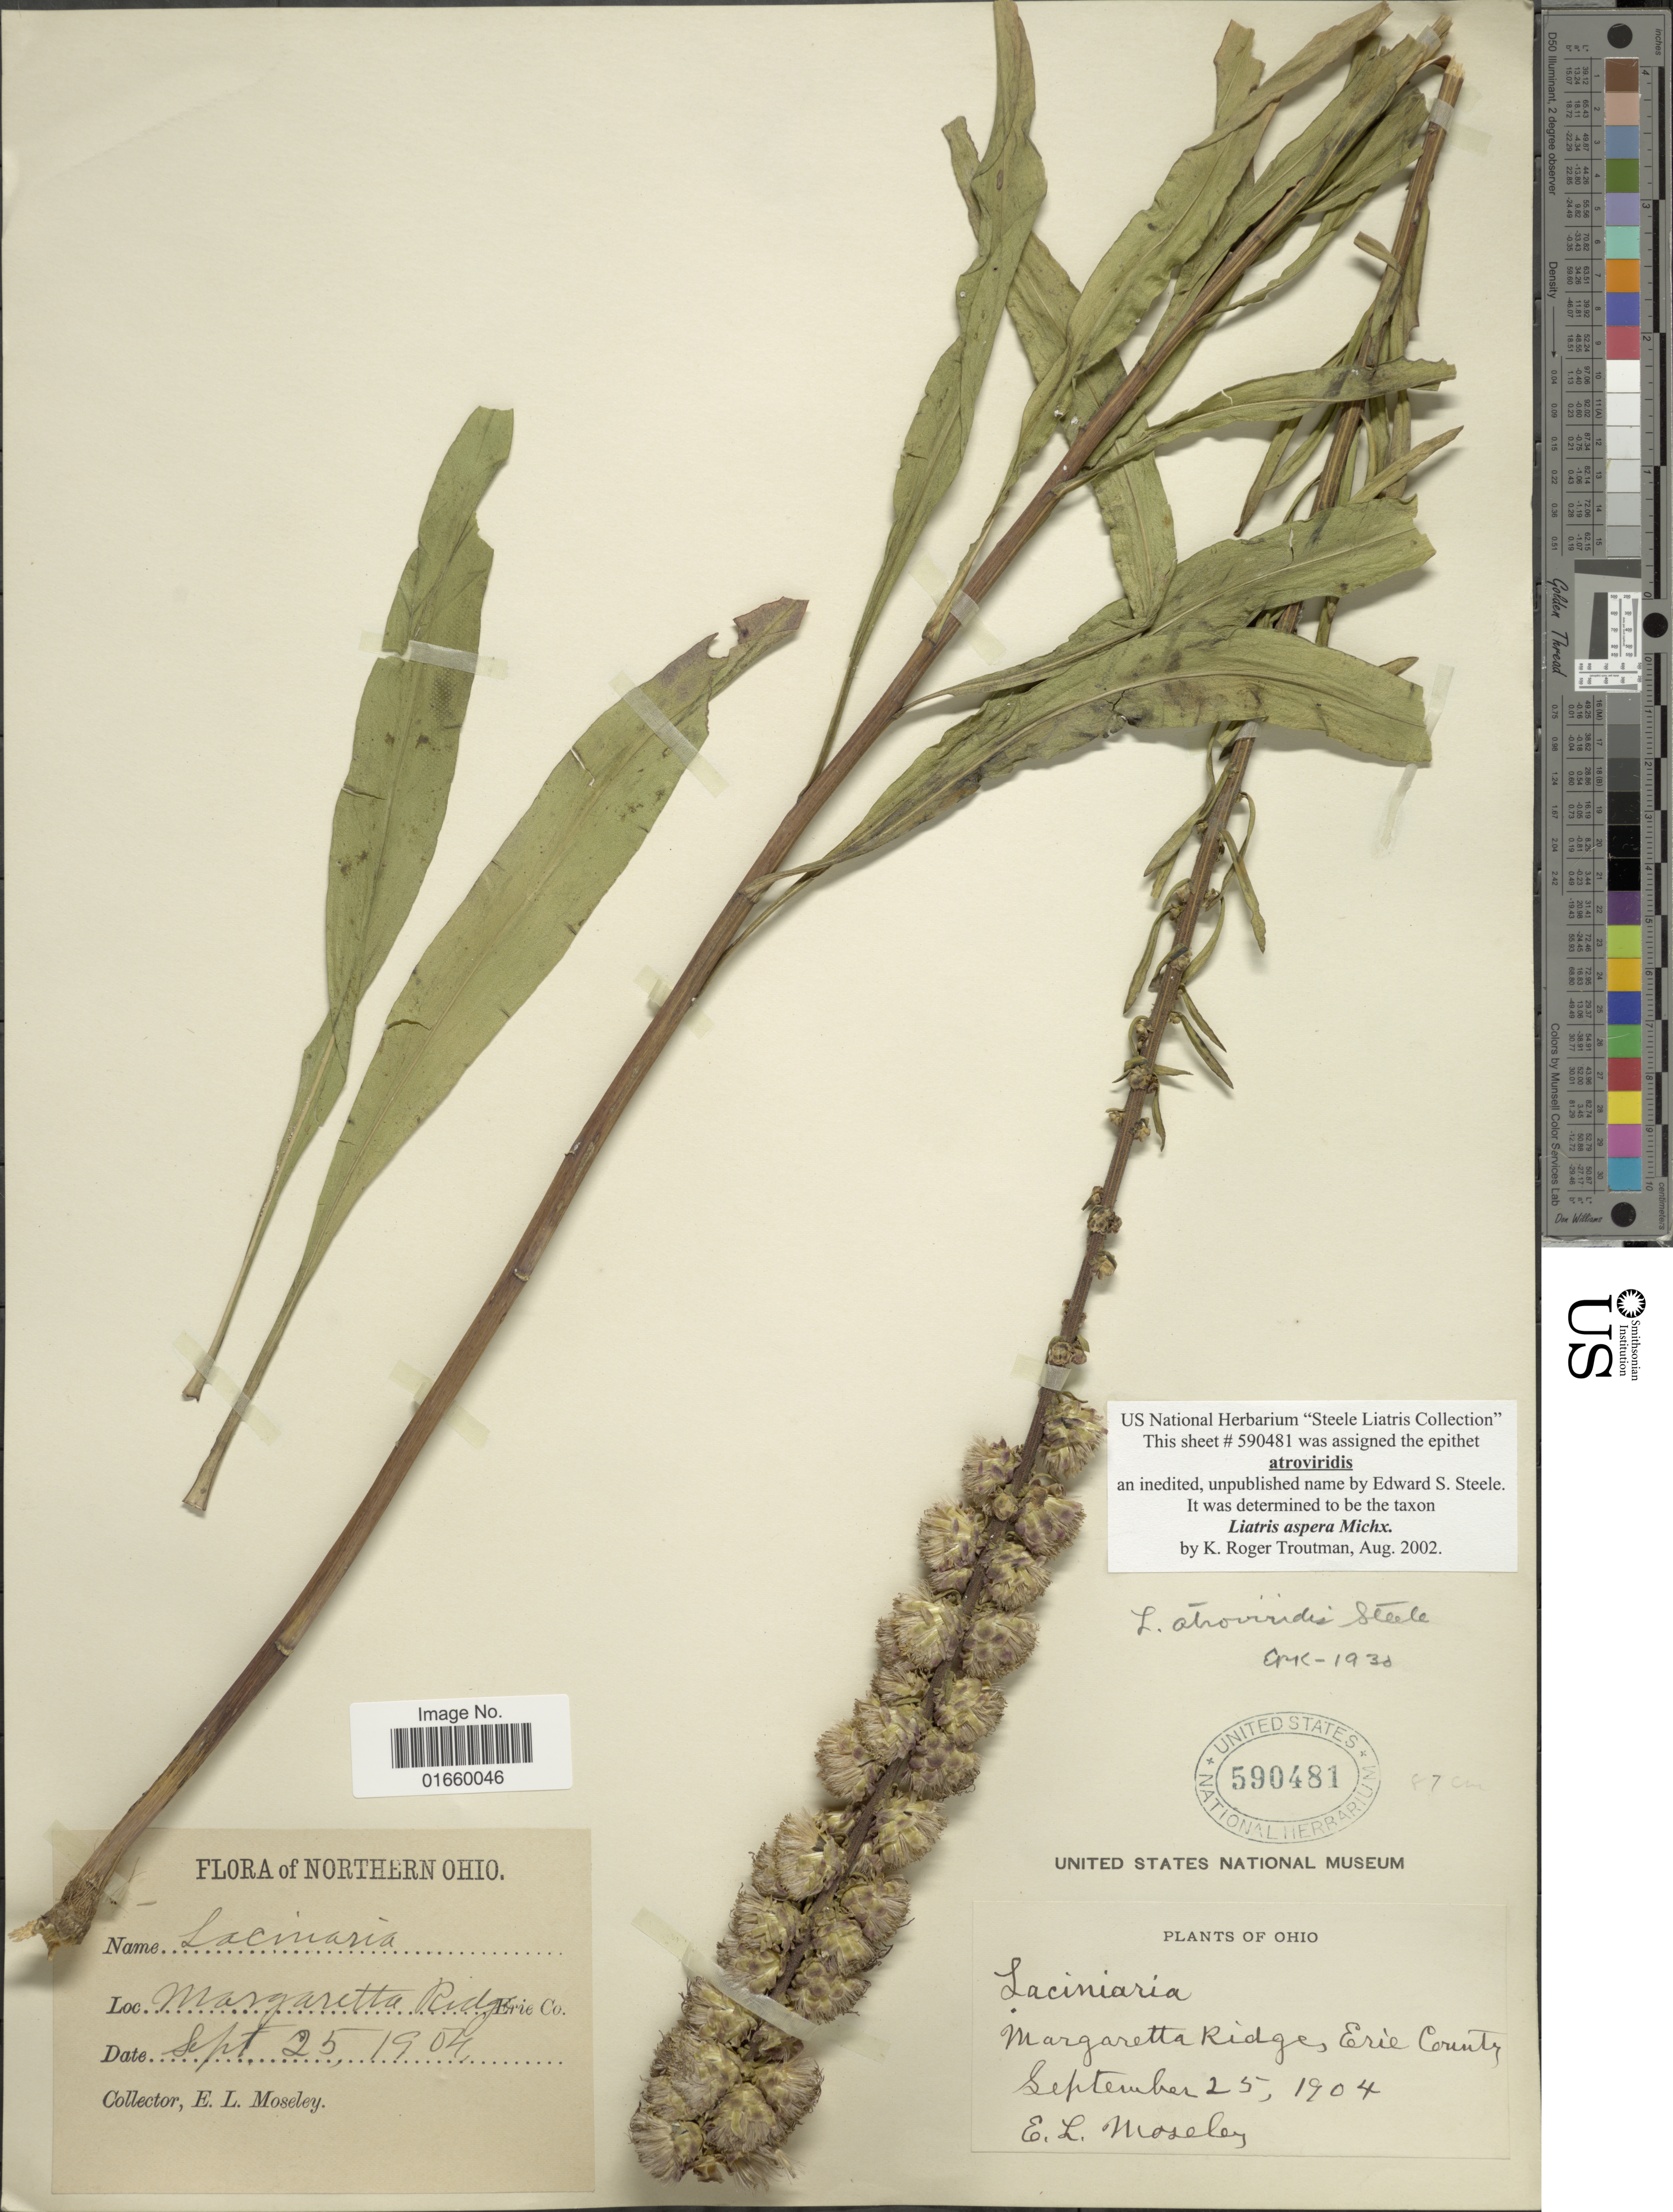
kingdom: Plantae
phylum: Tracheophyta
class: Magnoliopsida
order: Asterales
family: Asteraceae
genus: Liatris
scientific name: Liatris aspera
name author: Michx.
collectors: E. Moseley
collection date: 1904-09-25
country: United States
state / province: Ohio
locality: Margaretta Ridge, Erie County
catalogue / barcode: US 590481